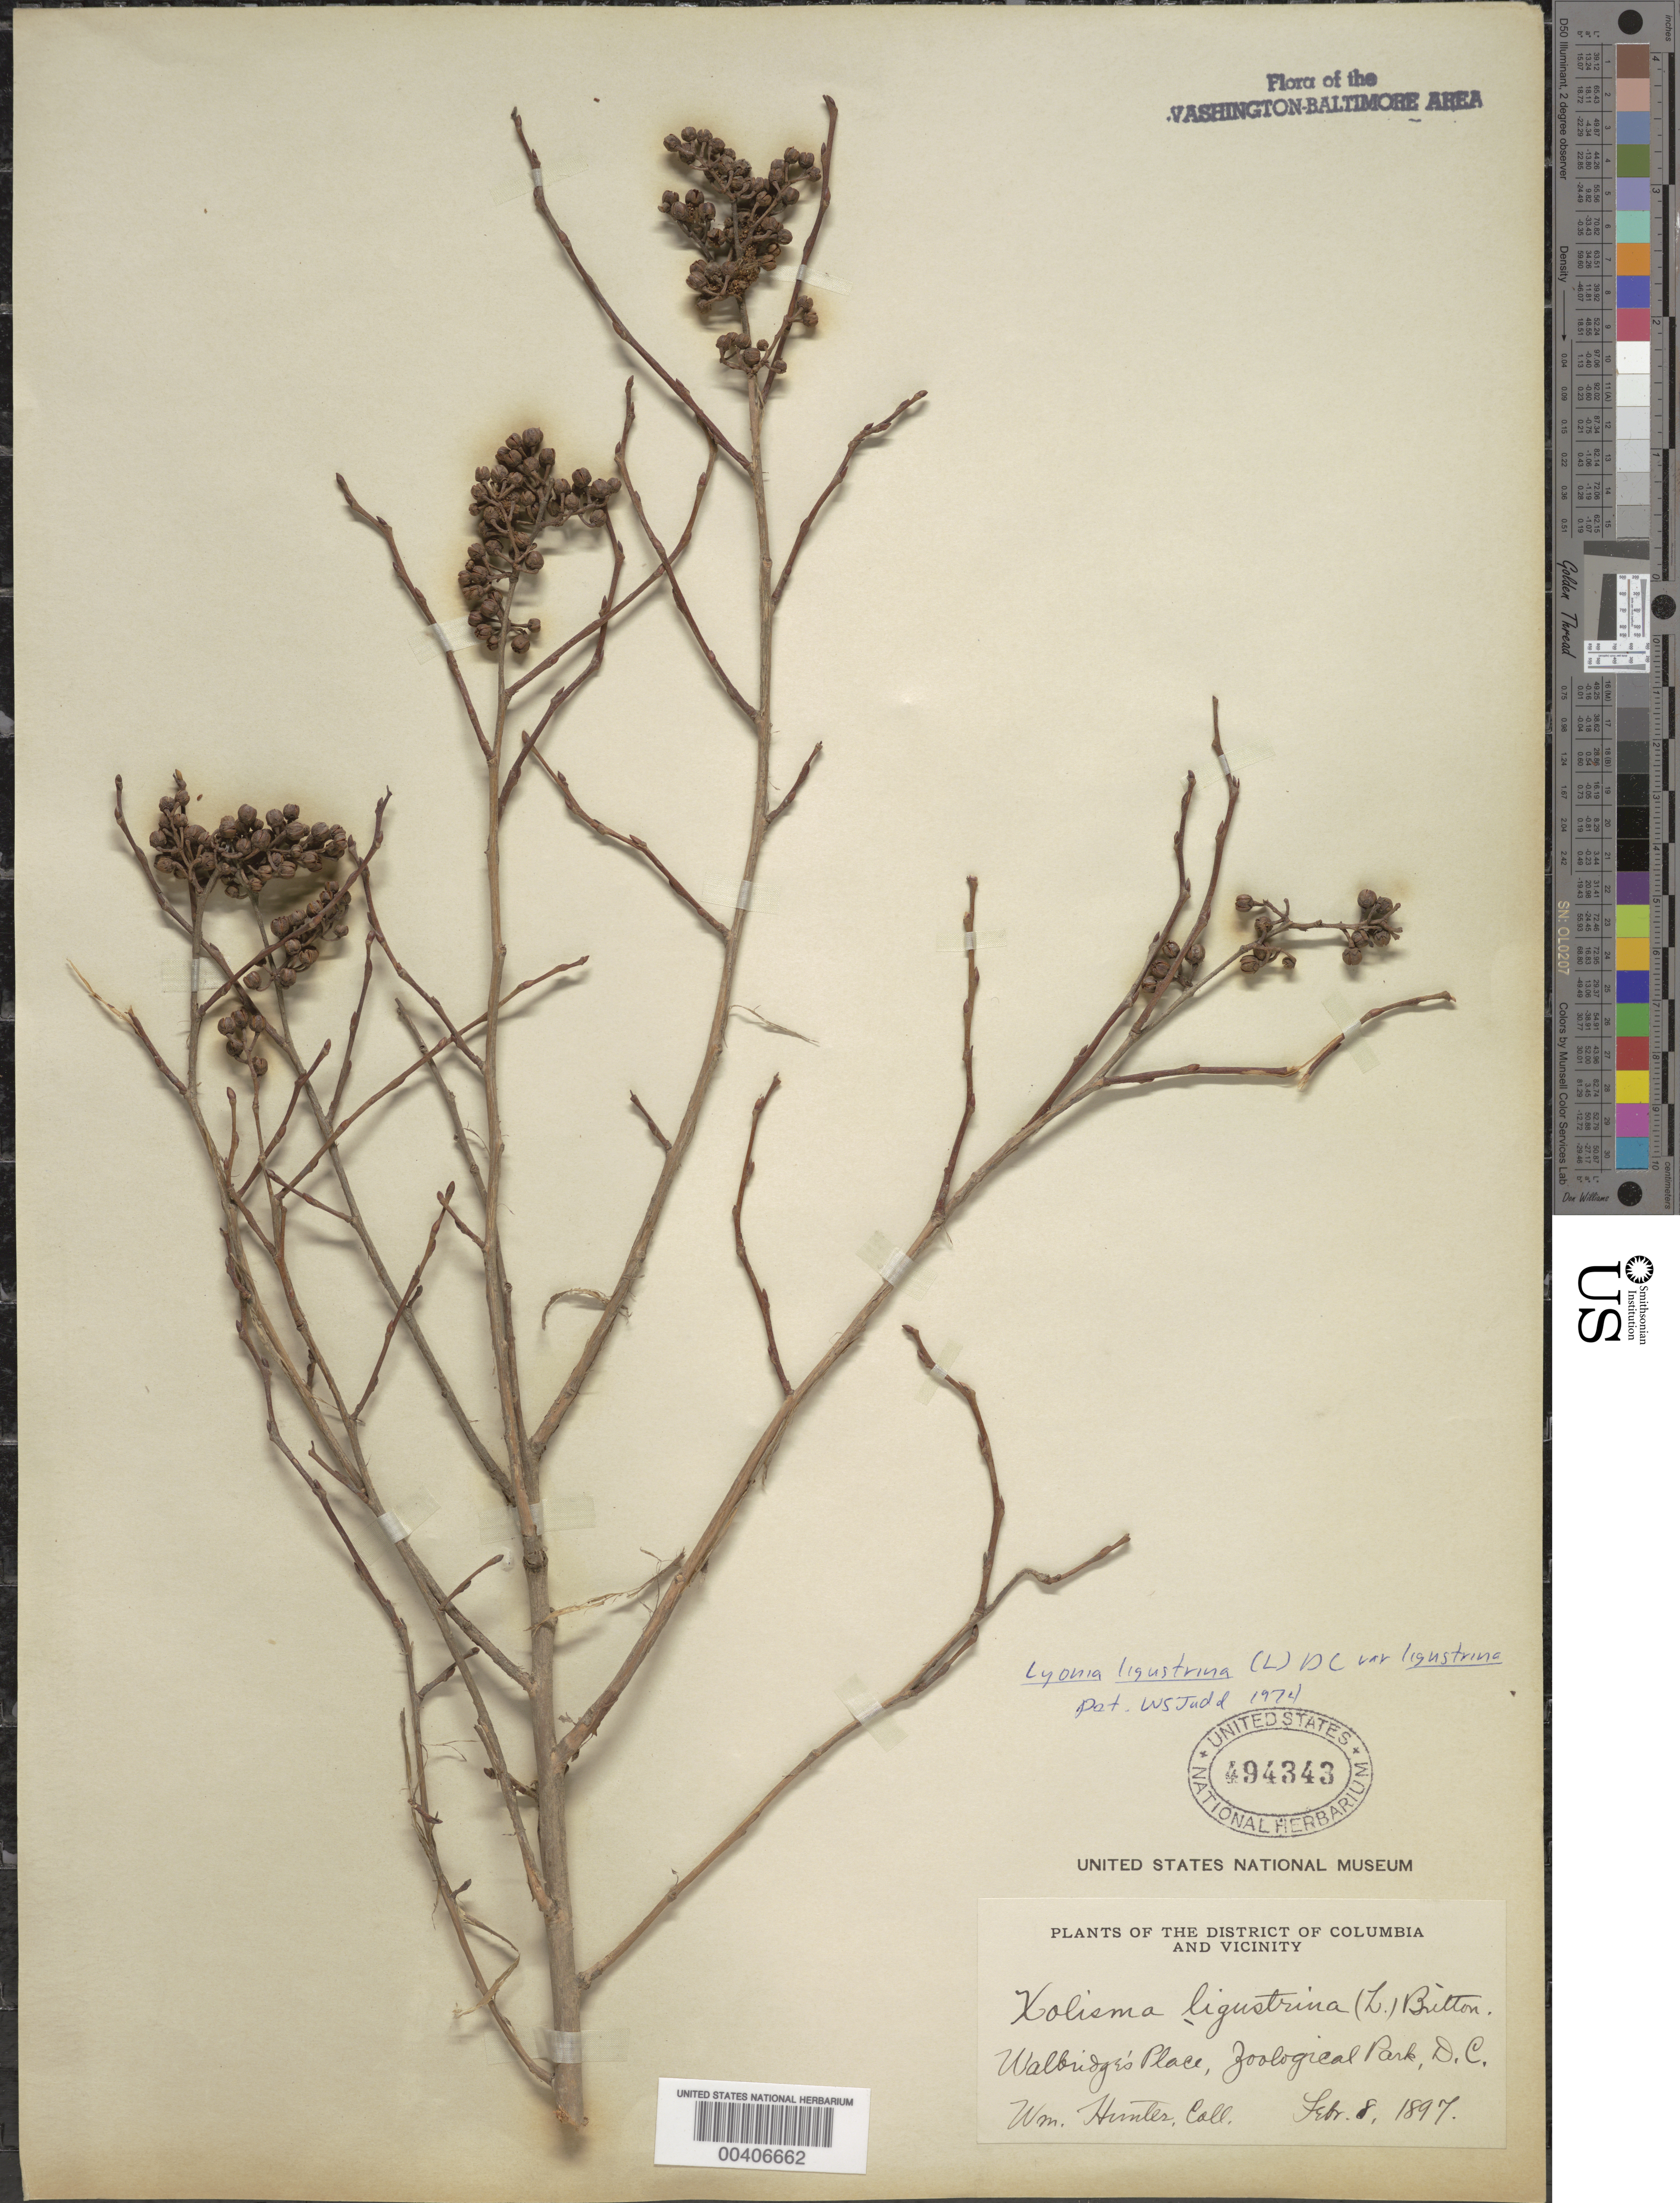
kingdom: Plantae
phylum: Tracheophyta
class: Magnoliopsida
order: Ericales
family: Ericaceae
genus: Lyonia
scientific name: Lyonia ligustrina var. ligustrina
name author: (L.) DC.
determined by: Judd, Walter S.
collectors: W. Hunter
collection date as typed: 08 Feb 1897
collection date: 1897-02-08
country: United States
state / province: District of Columbia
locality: Zoological Park Rock Creek Park and Vicinity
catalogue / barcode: US 494343